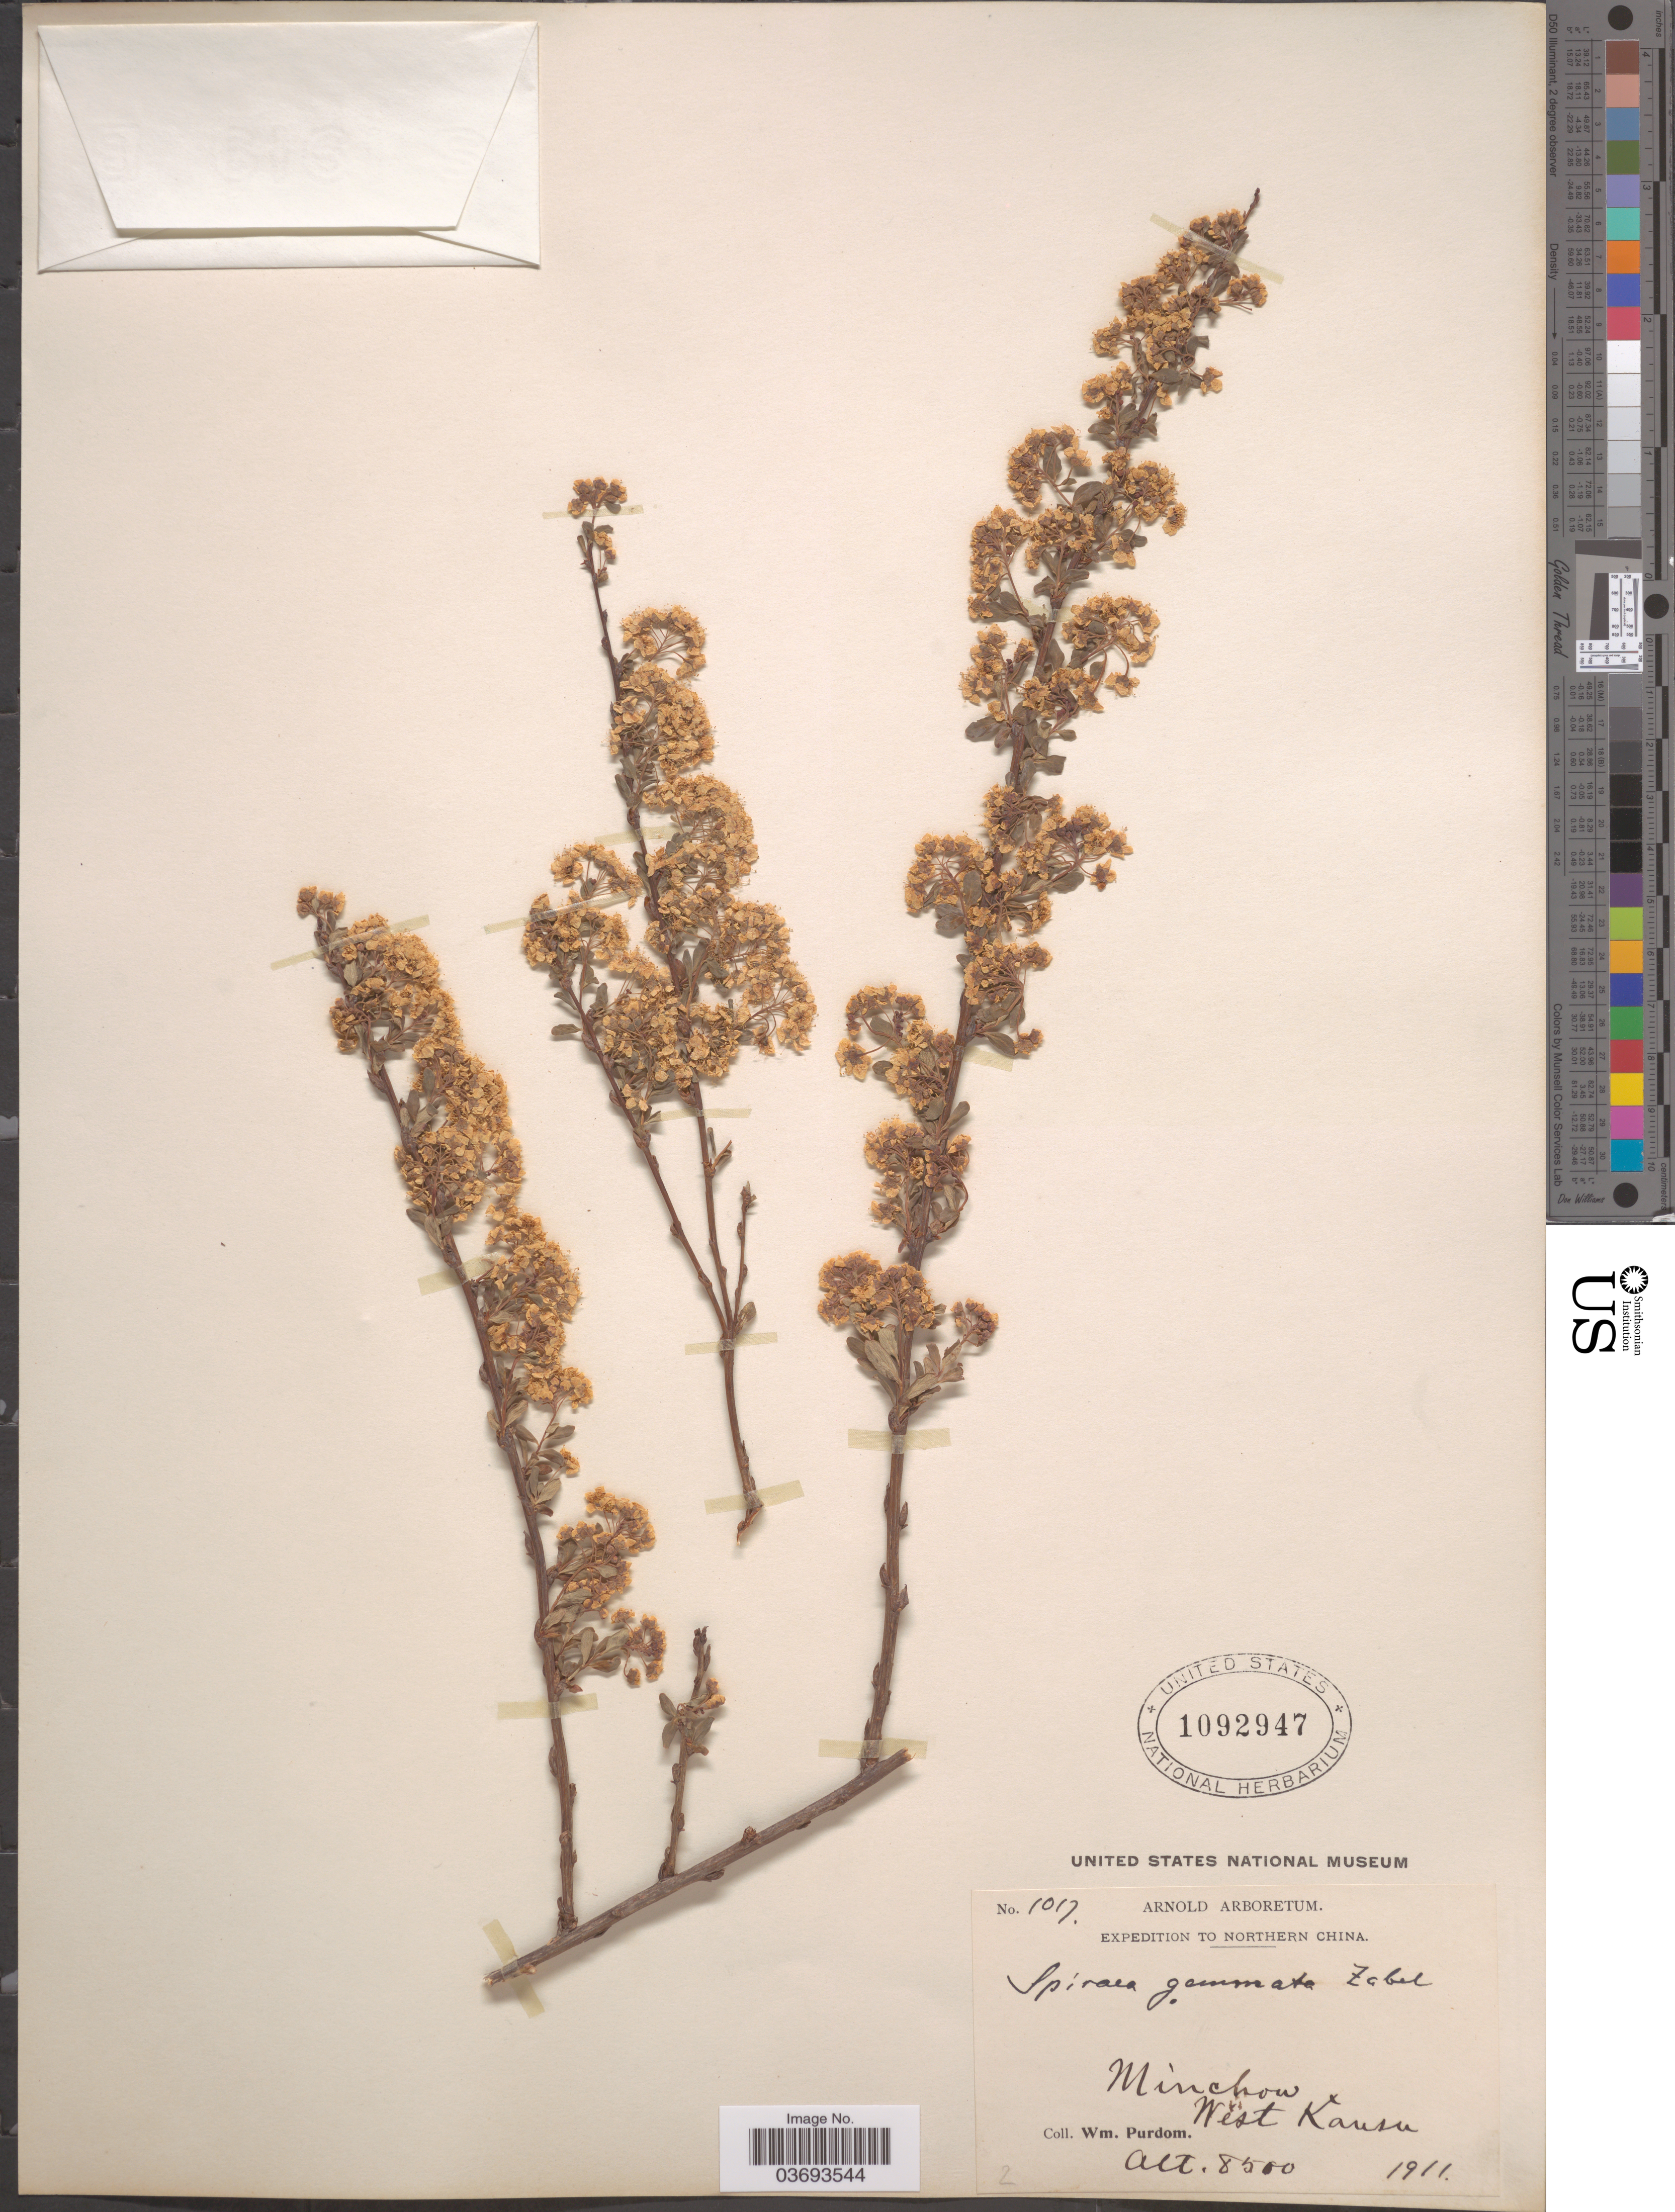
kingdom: Plantae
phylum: Tracheophyta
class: Magnoliopsida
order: Rosales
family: Rosaceae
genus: Spiraea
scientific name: Spiraea gemmata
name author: Zabel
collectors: W. Purdom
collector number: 1017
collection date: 1911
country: China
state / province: Gansu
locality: Northern China. Minchow, West Kansu.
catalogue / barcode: US 1092947